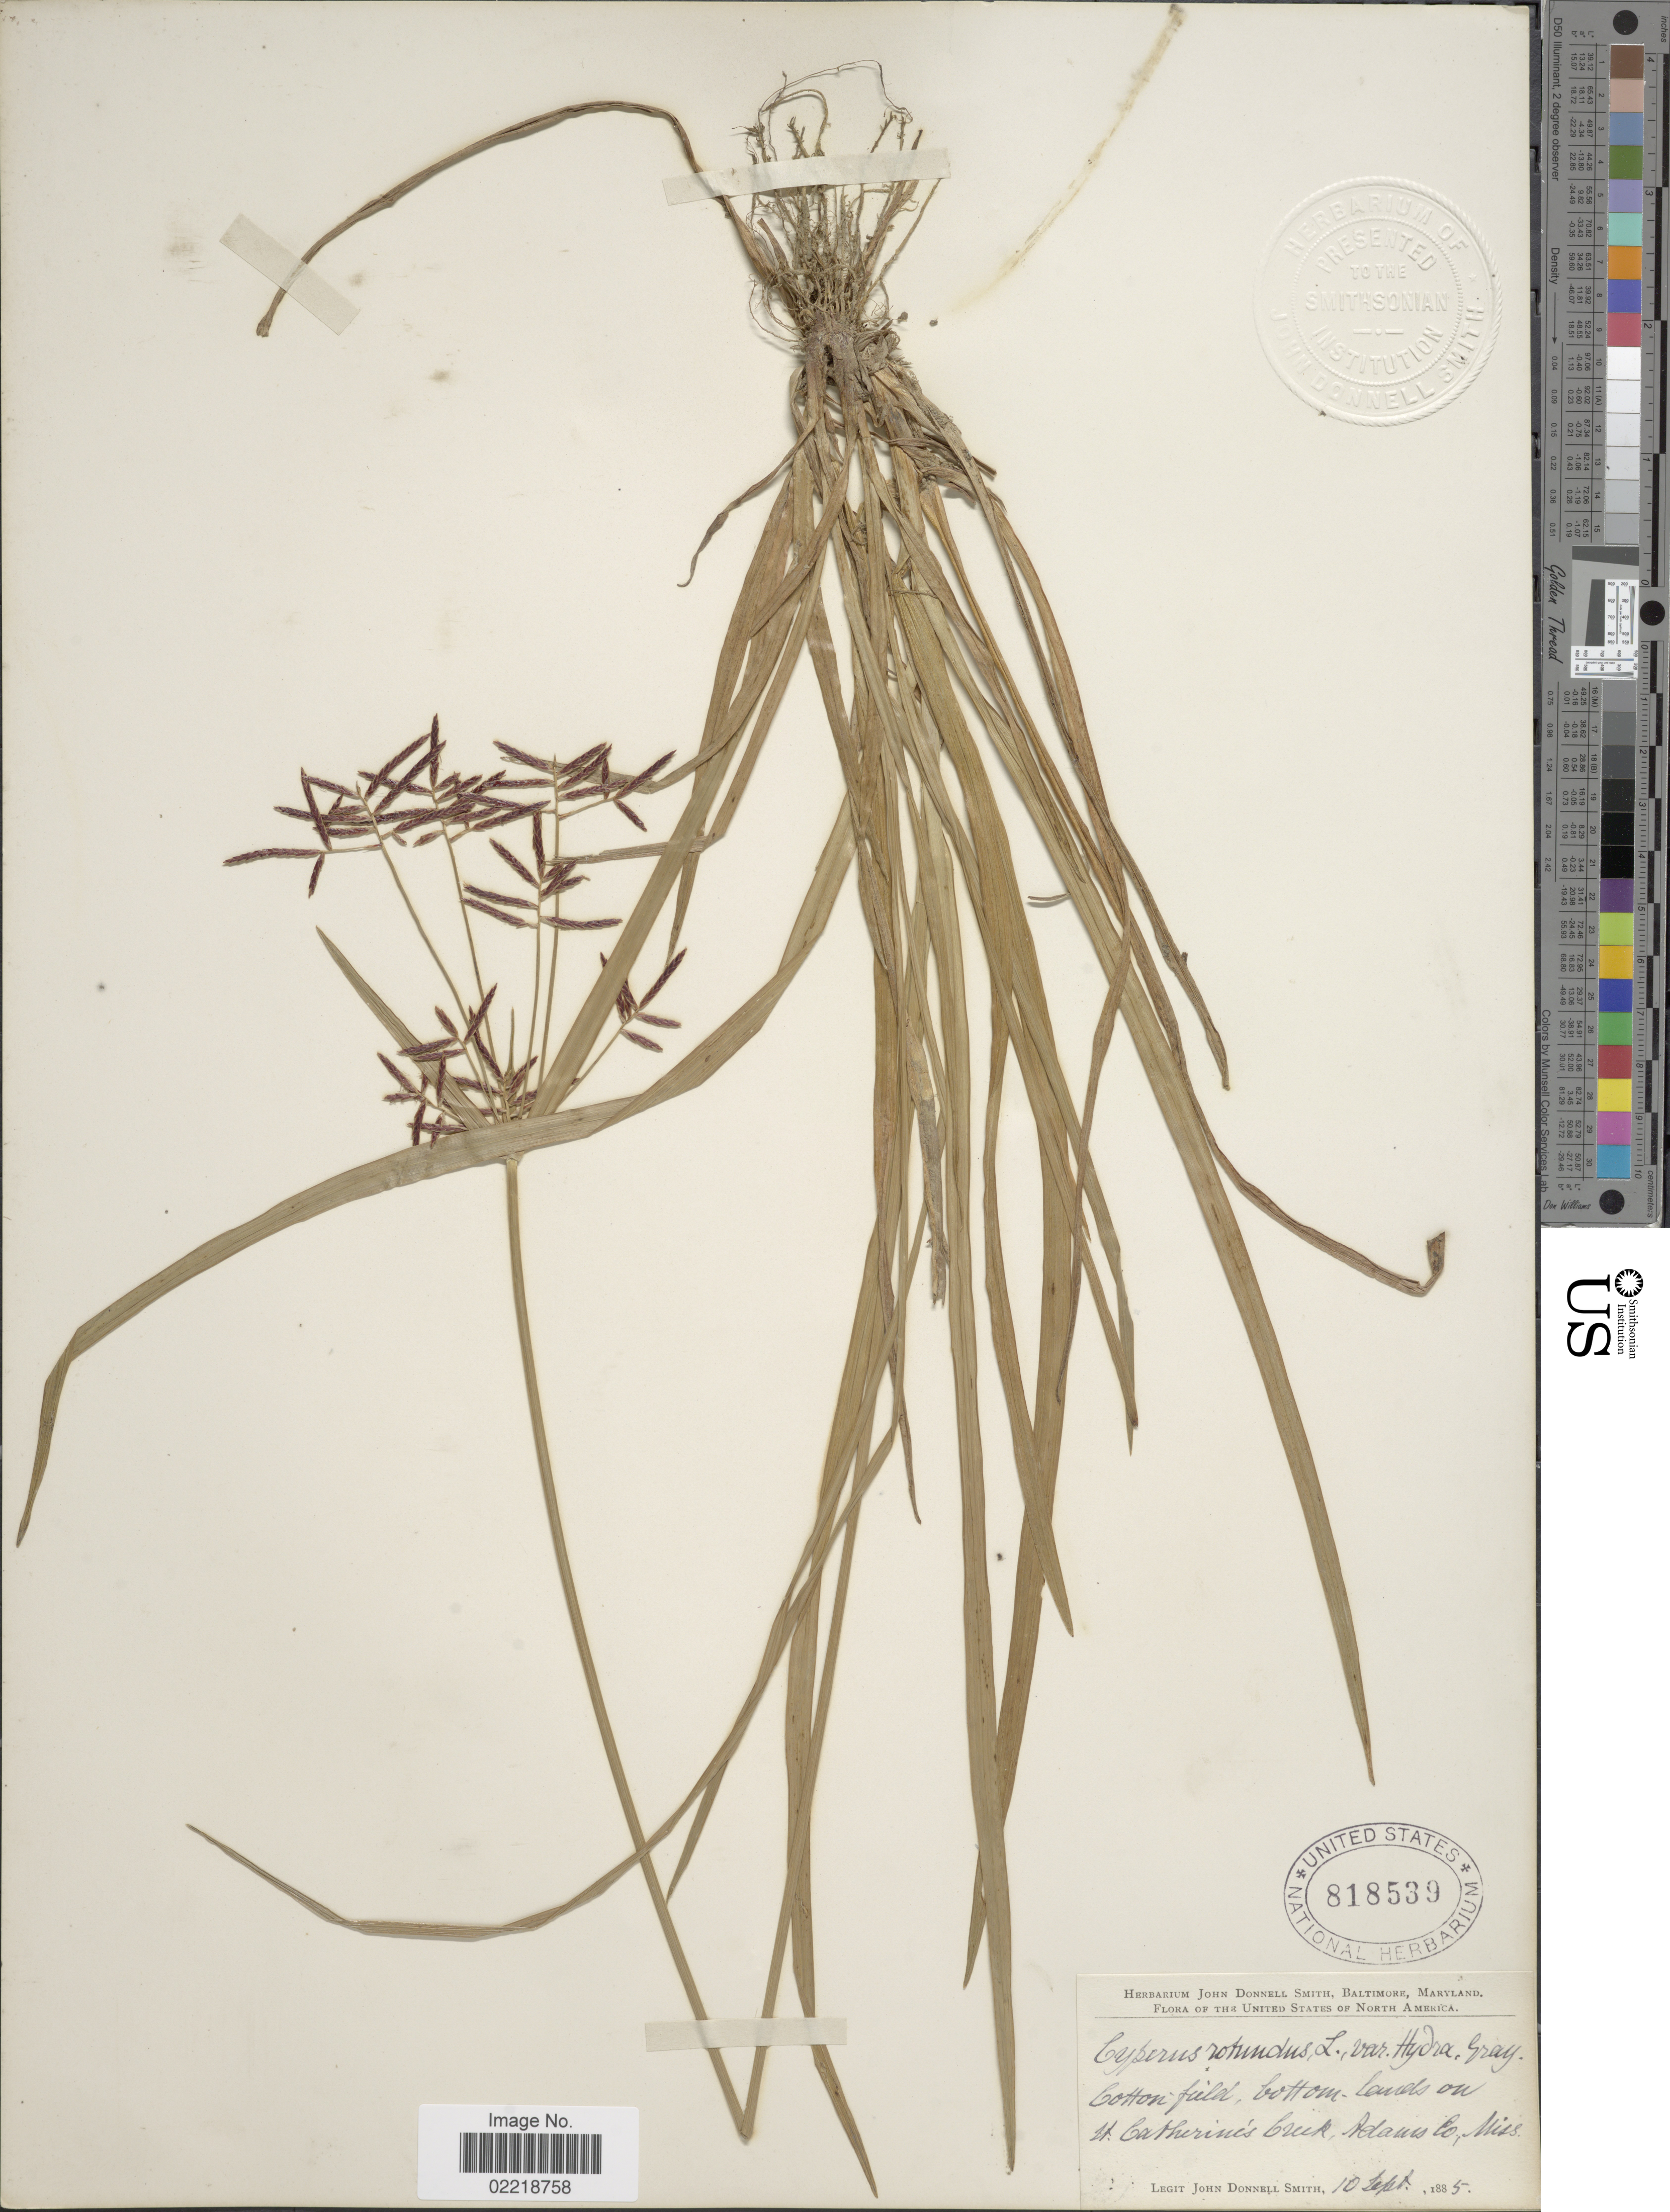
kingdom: Plantae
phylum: Tracheophyta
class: Liliopsida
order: Poales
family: Cyperaceae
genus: Cyperus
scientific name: Cyperus rotundus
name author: L.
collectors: J. Donnell Smith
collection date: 1885-09-10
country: United States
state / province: Mississippi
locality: St. Catherine's Creek, Adams Co.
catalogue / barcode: US 818539